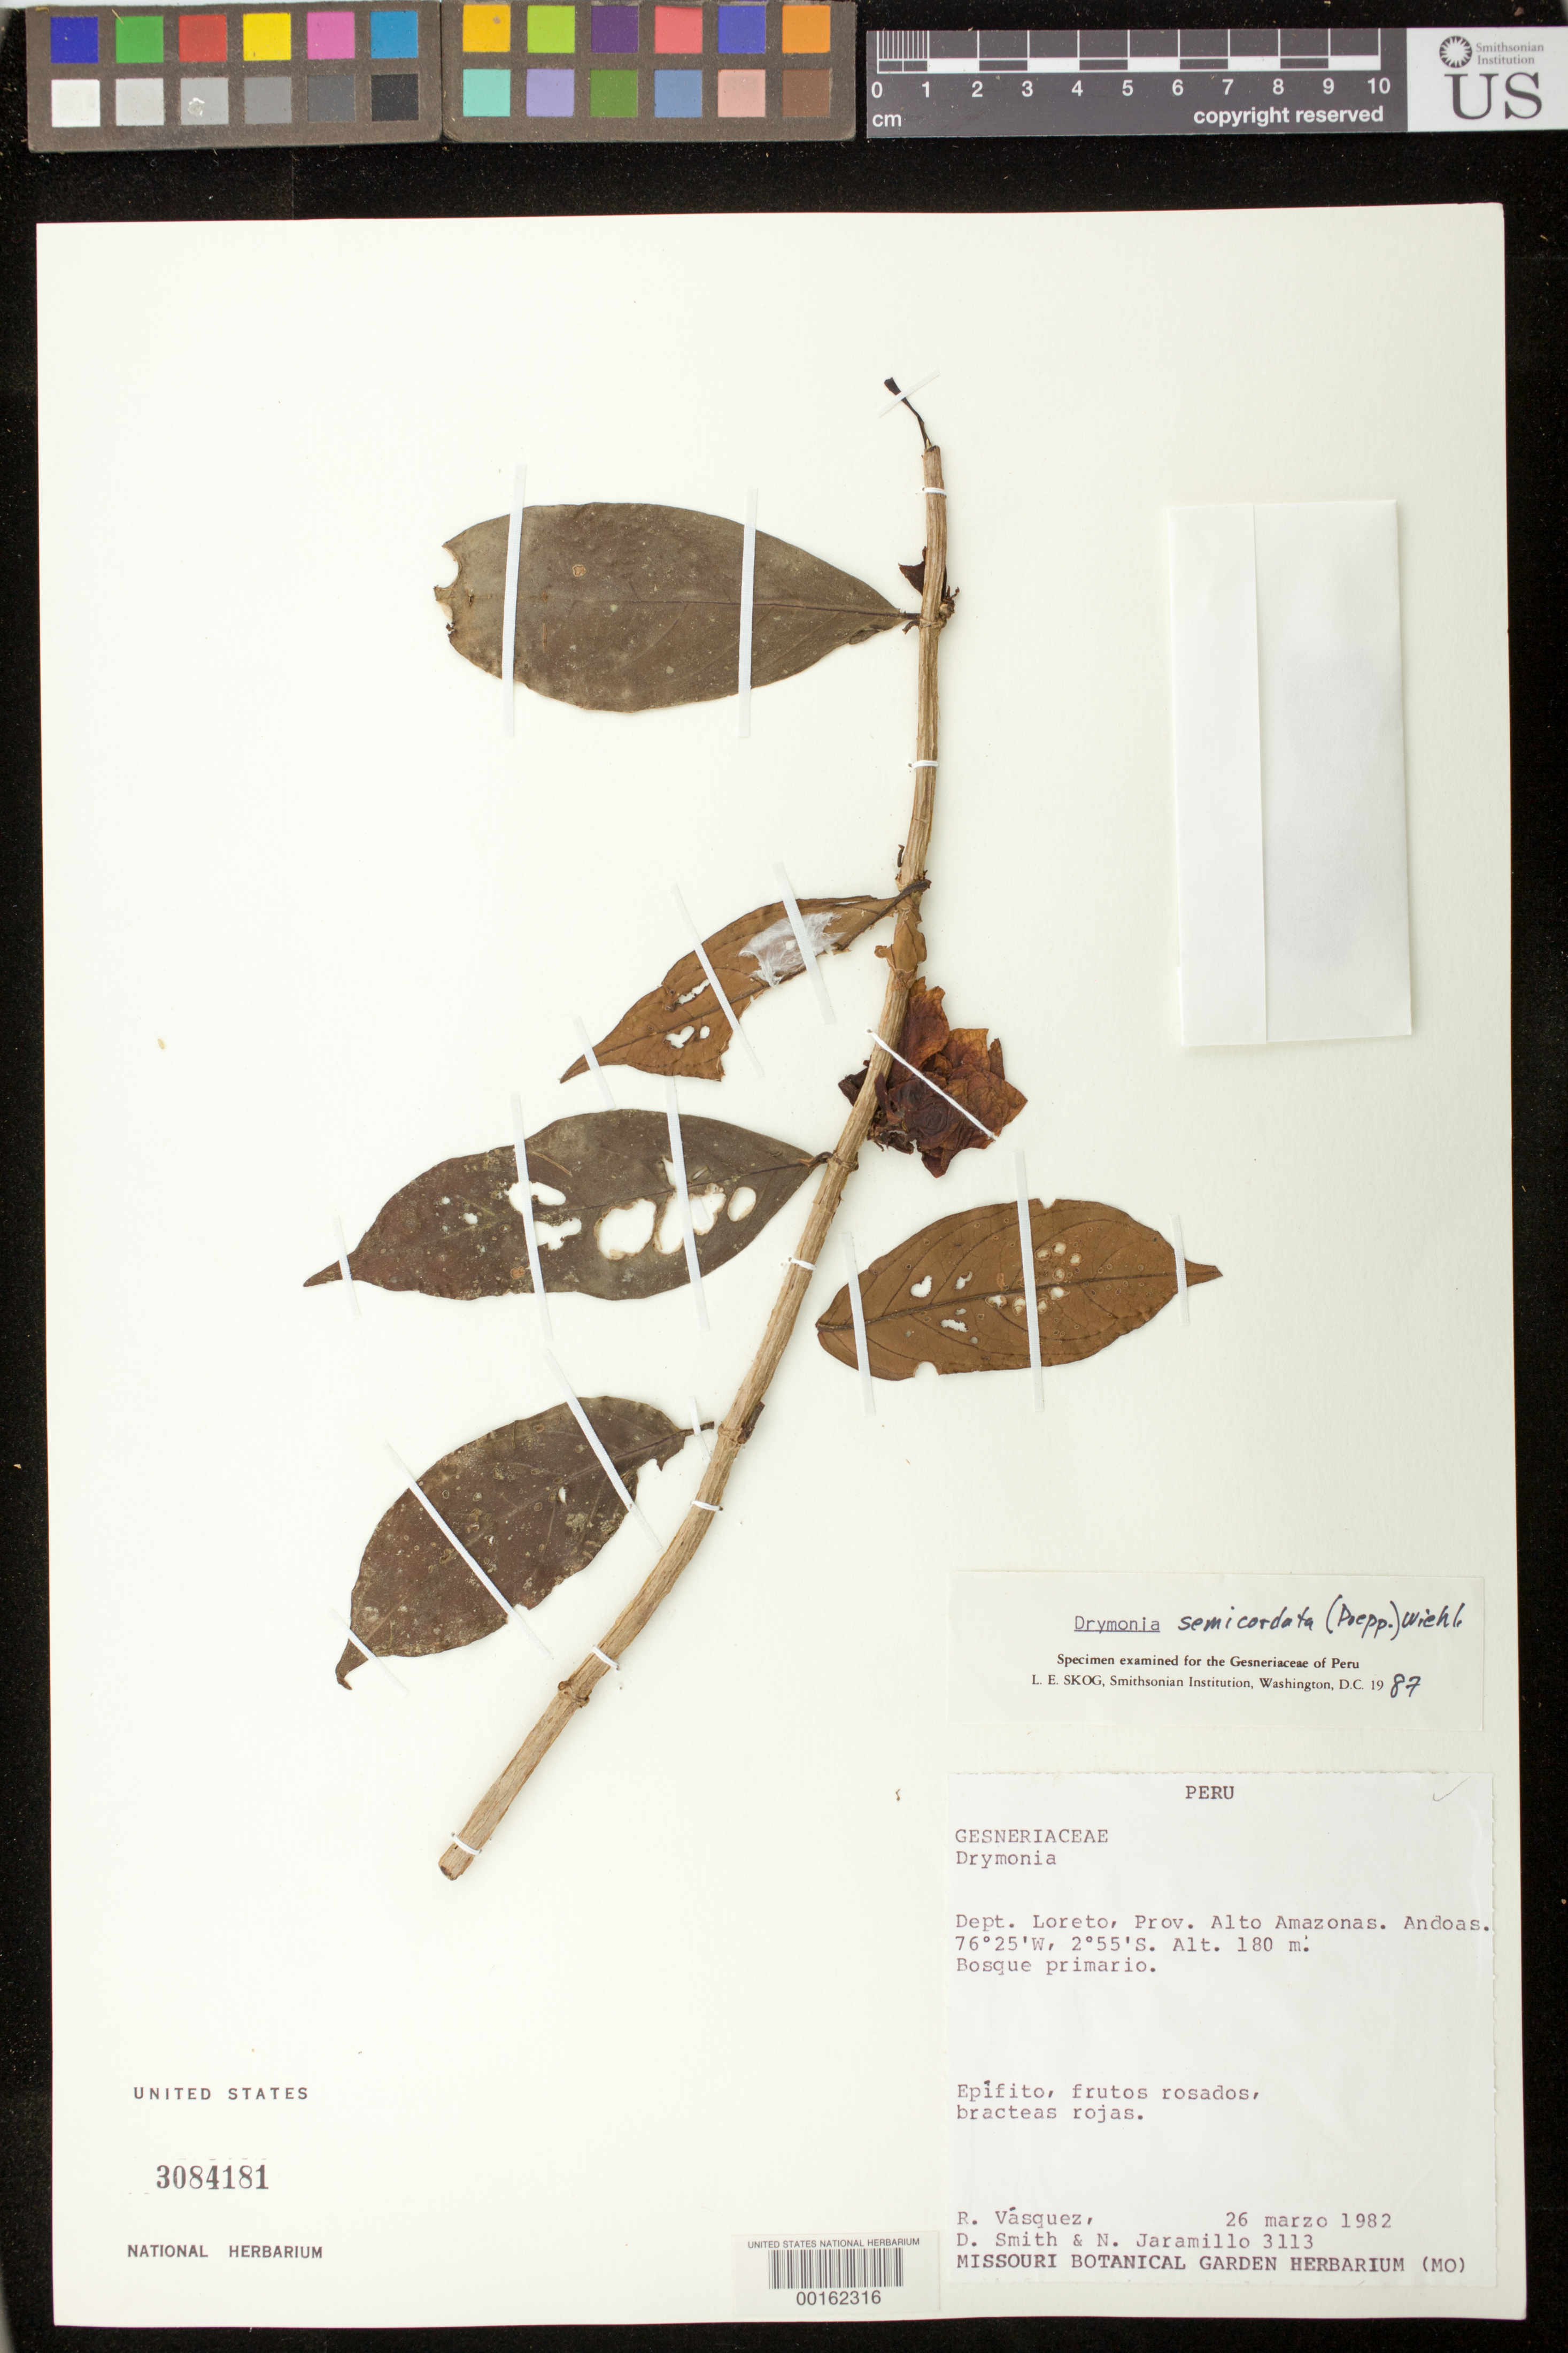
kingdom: Plantae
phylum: Tracheophyta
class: Magnoliopsida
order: Lamiales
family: Gesneriaceae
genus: Drymonia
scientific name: Drymonia semicordata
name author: (Poepp.) Wiehler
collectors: R. Vásquez & et al.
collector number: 3113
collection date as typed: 26 Mar 1982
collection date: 1982-03-26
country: Peru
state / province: Loreto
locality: Prov. Alto Amazonas; Andoas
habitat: Primary forest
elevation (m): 180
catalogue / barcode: US 3084181